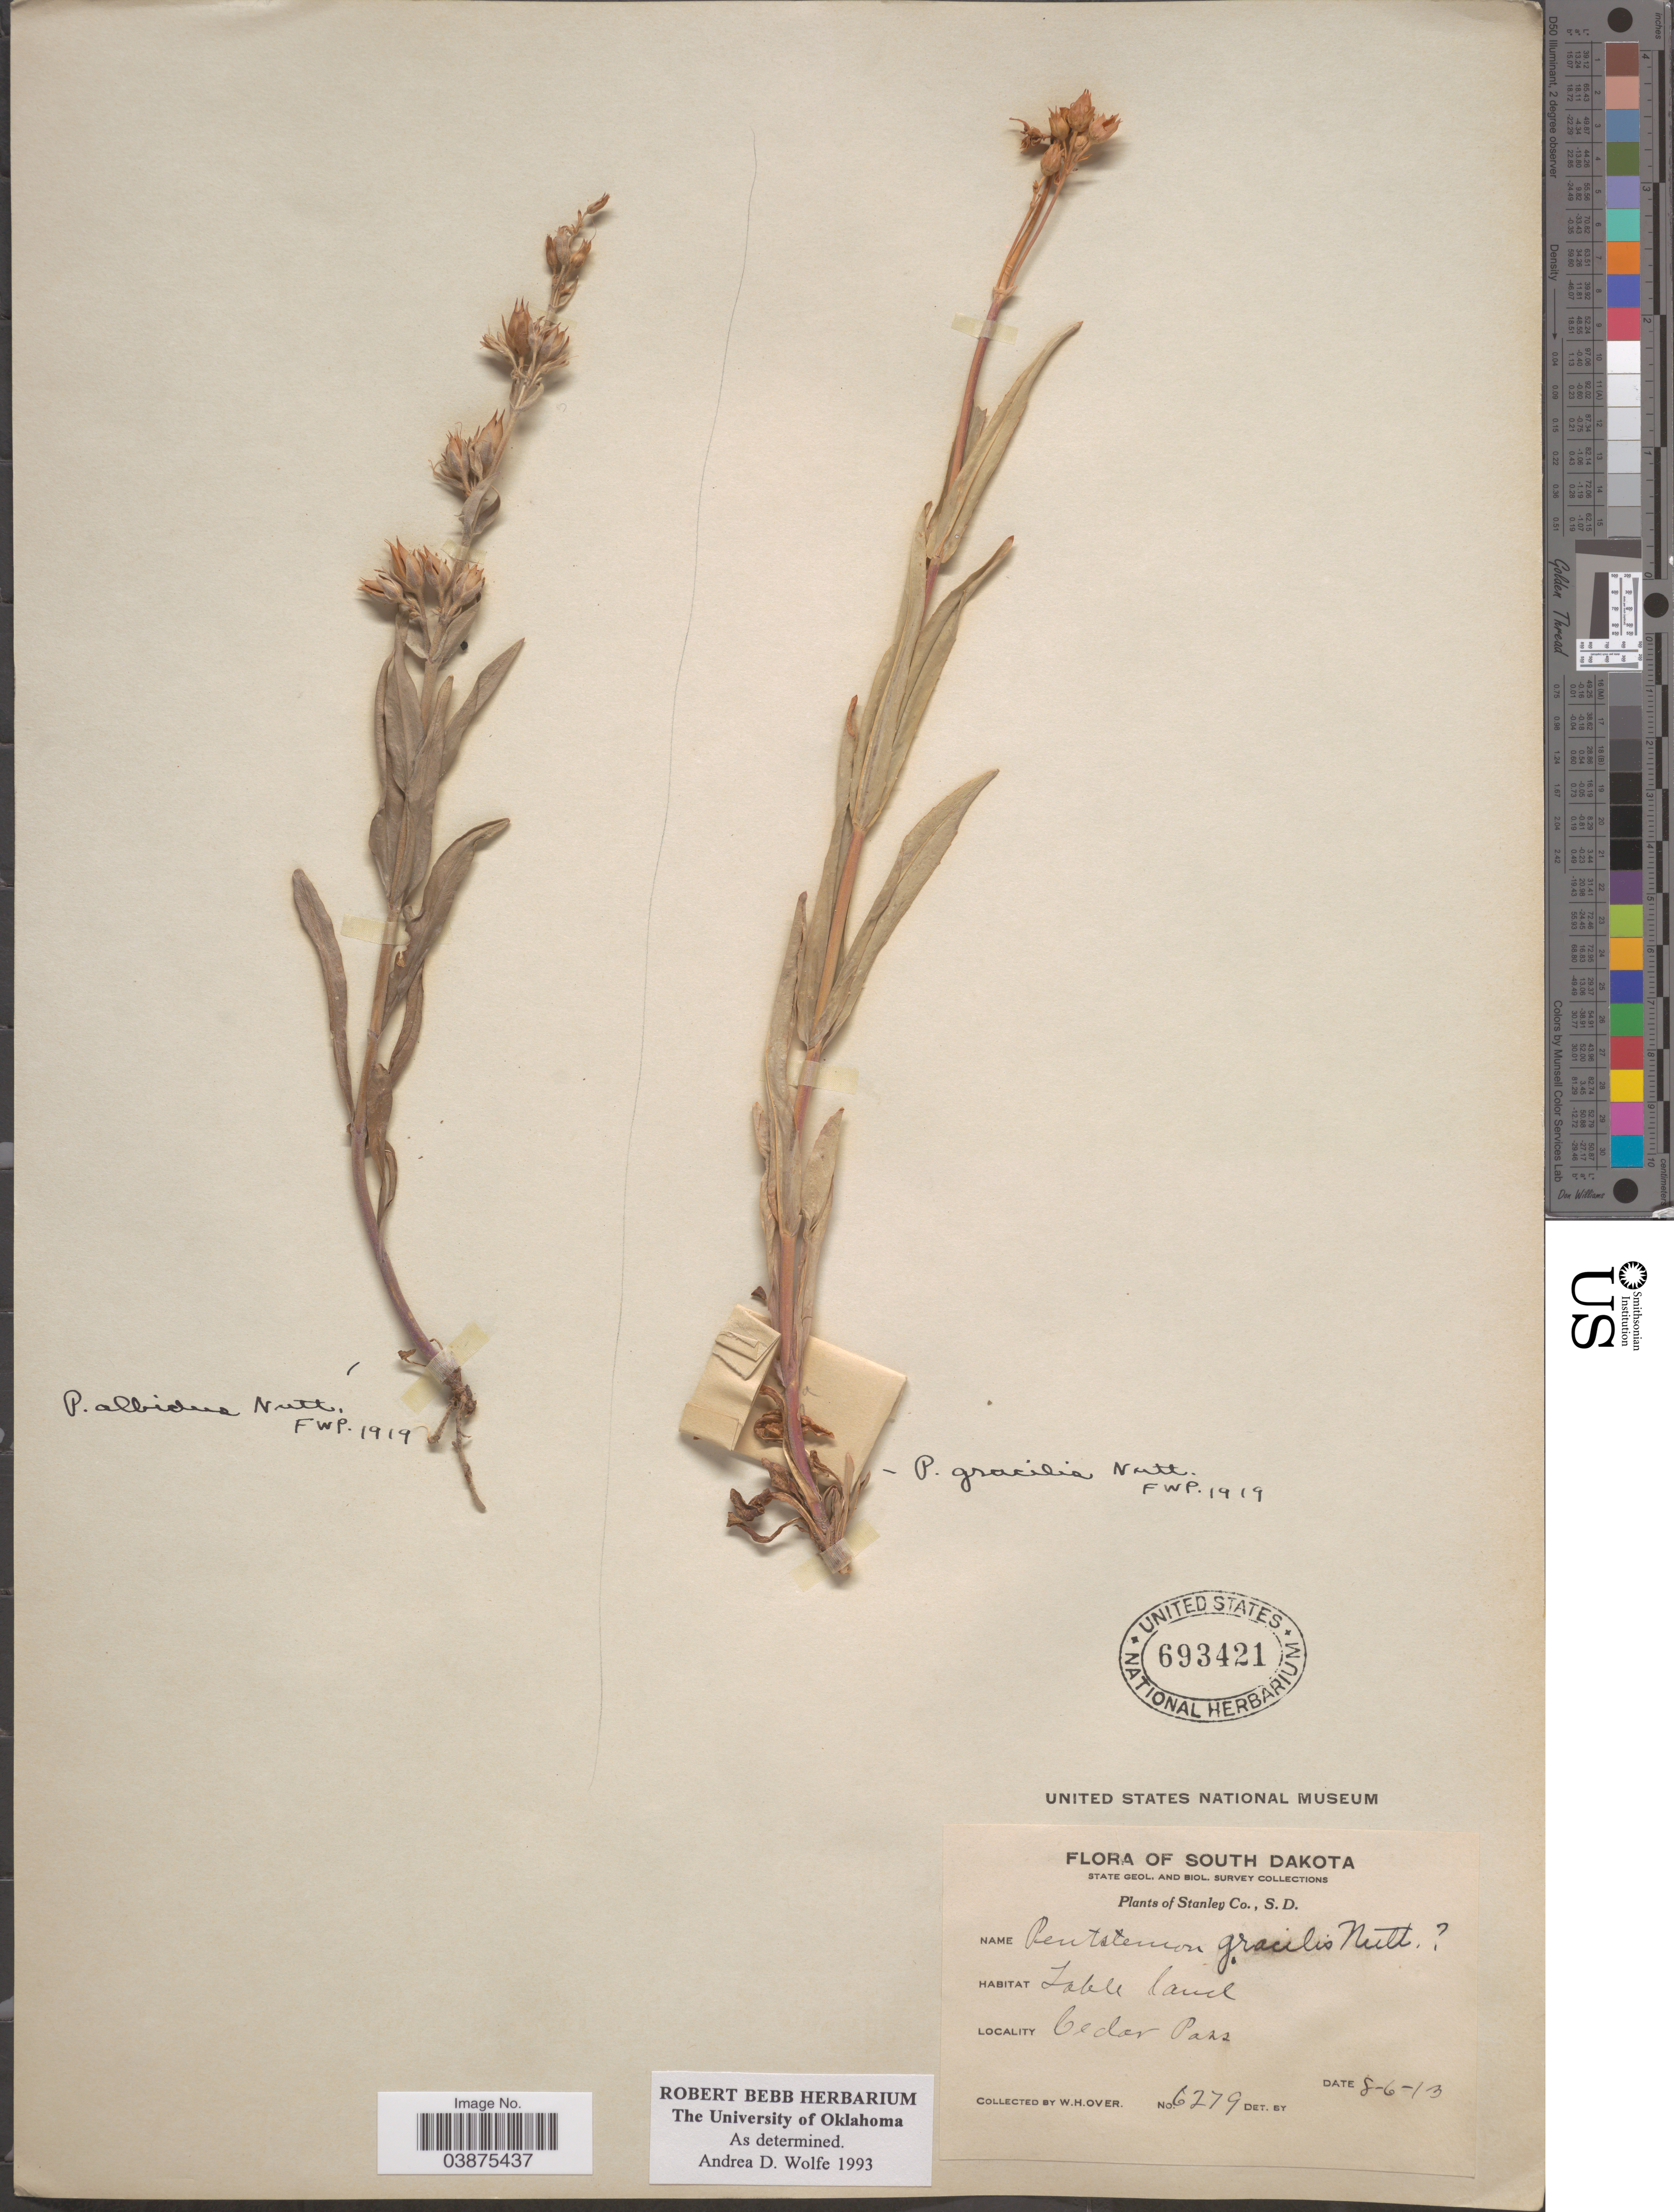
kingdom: Plantae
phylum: Tracheophyta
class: Magnoliopsida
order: Lamiales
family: Plantaginaceae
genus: Penstemon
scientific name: Penstemon gracilis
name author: Nutt.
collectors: W. Over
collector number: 6279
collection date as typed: Transcribed d/m/y: 6/8/13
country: United States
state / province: South Dakota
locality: Stanley Co. Cedar Pass.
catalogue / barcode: US 693421